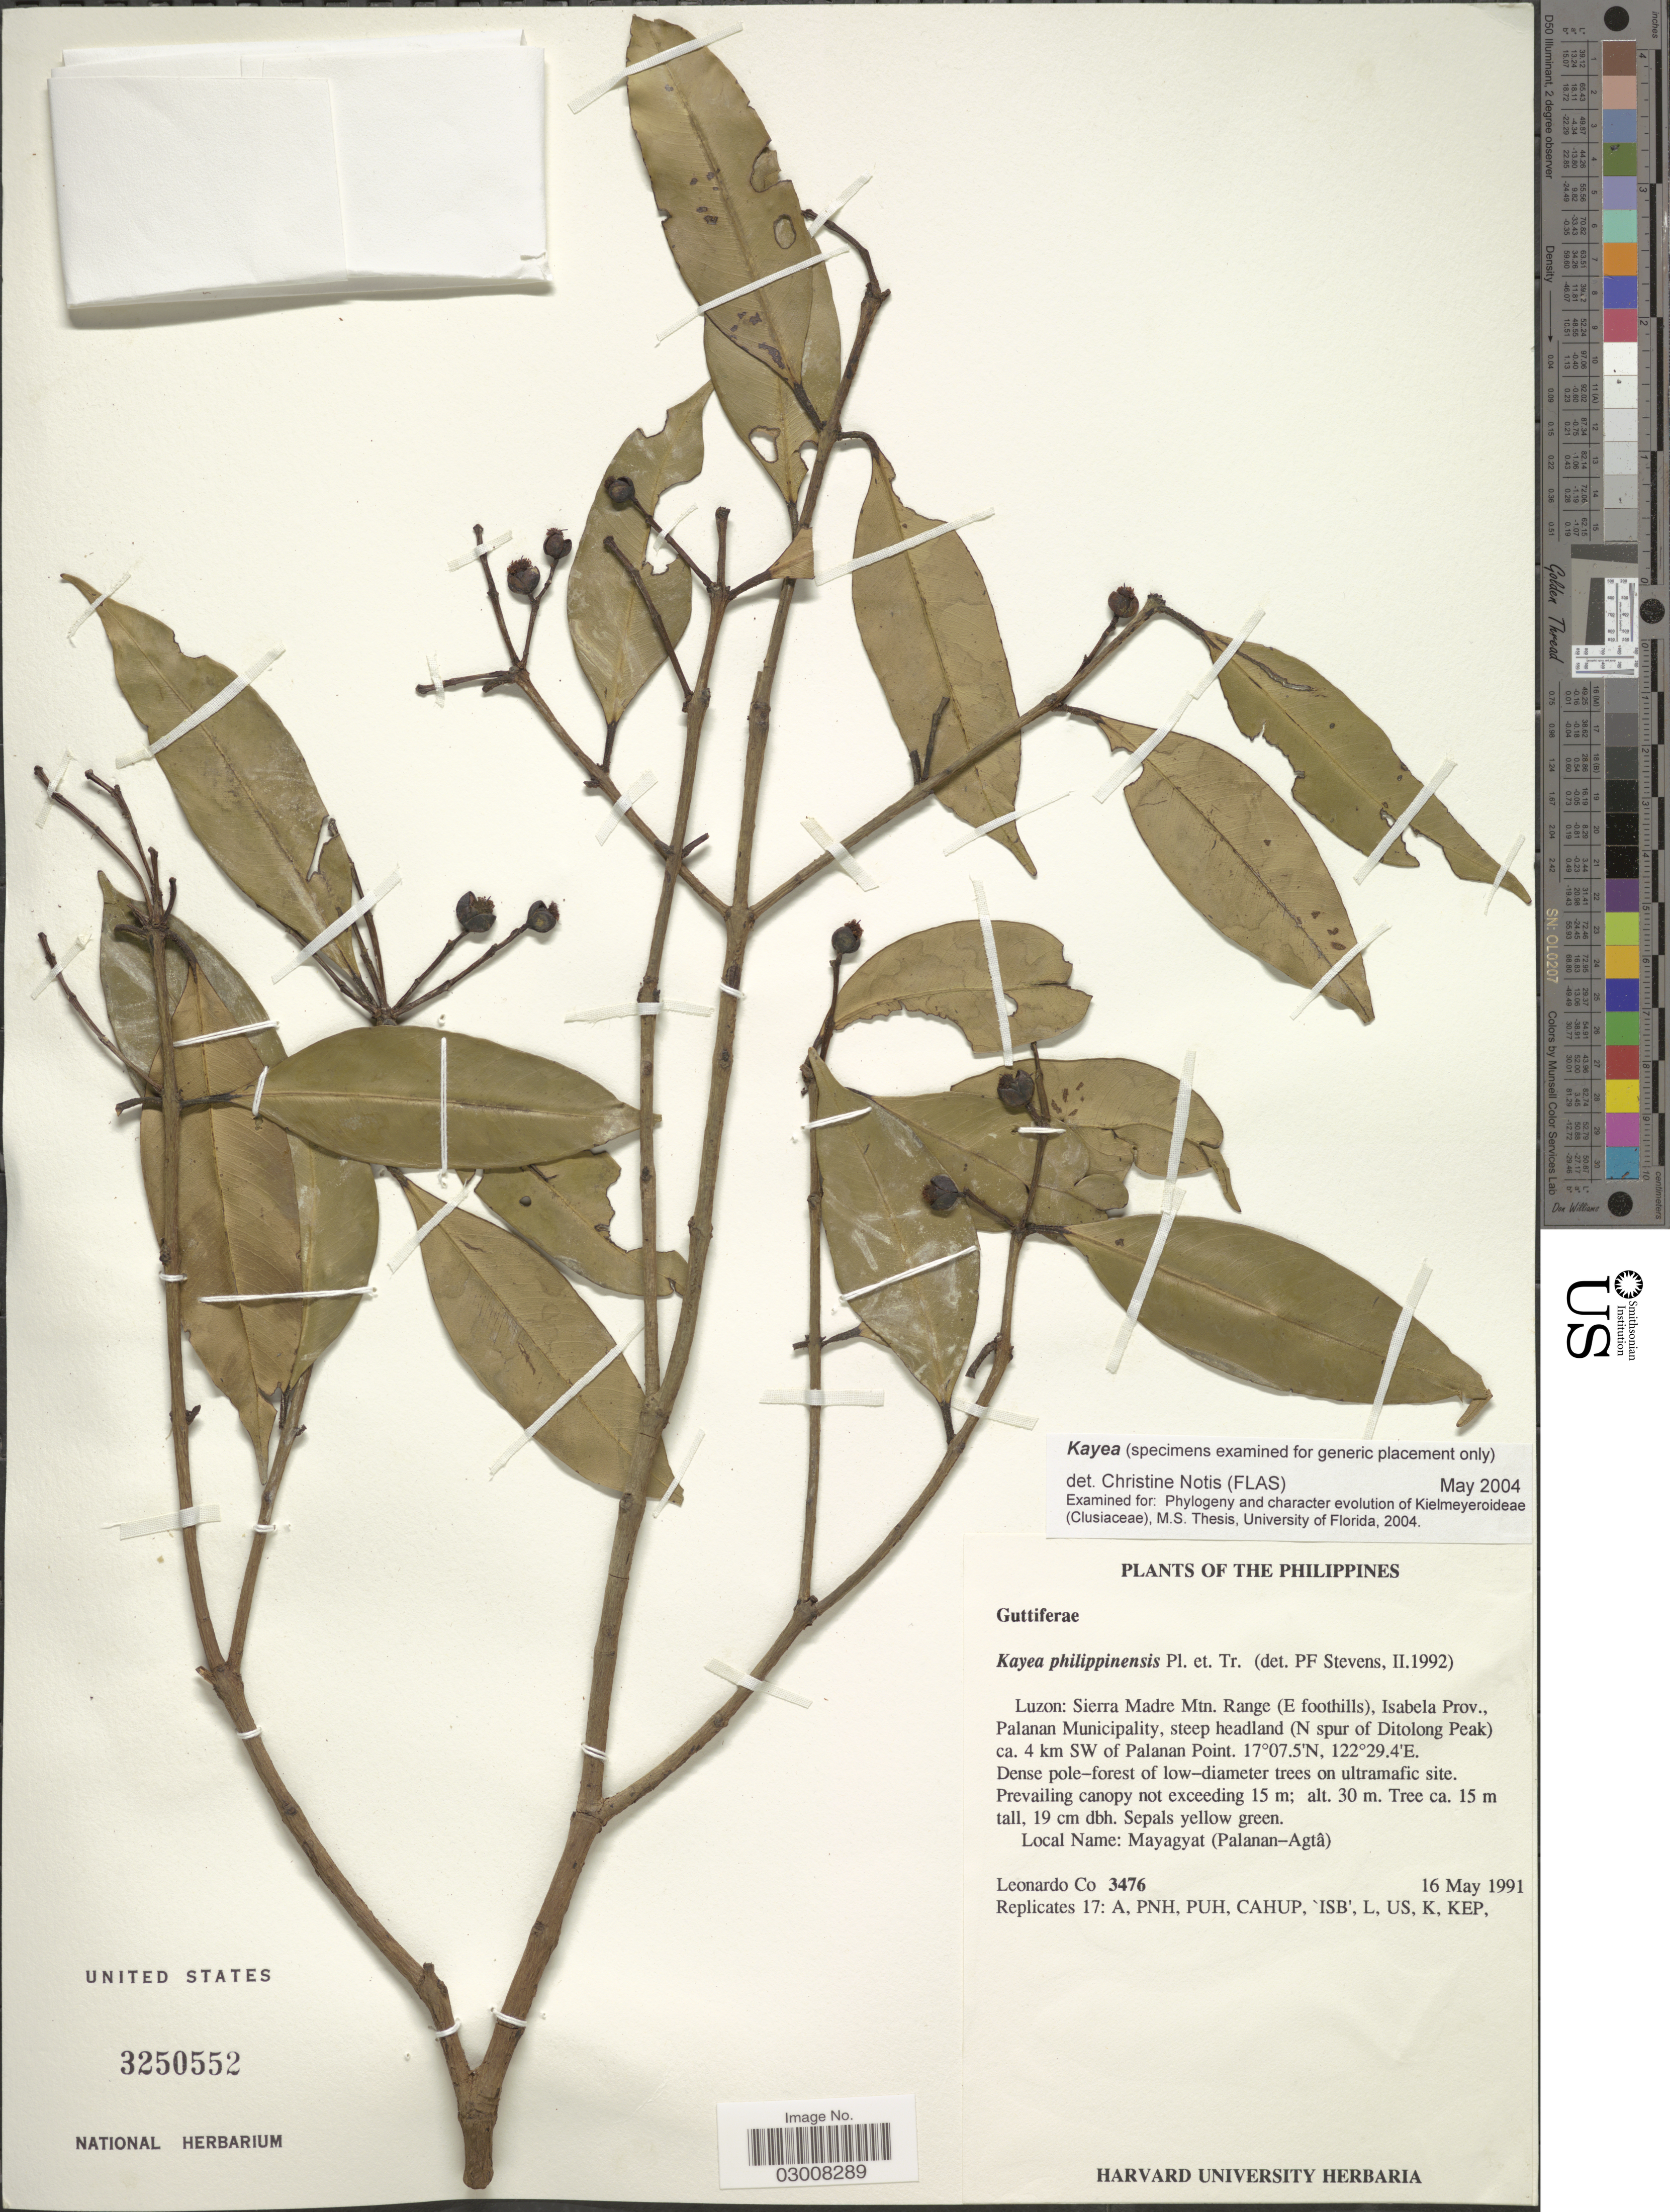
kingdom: Plantae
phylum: Tracheophyta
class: Magnoliopsida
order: Malpighiales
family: Calophyllaceae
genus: Kayea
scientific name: Kayea philippinensis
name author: Planch. & Triana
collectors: L. Co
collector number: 3476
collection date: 1991-05-16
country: Philippines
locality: Luzon: Sierra Madre Mtn. Range (E Foothills), Isabela Prov., Palanan Municipality, steep headland (N spur of Ditolong Peak) ca. 4 km SW of Palanan Point.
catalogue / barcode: US 3250552